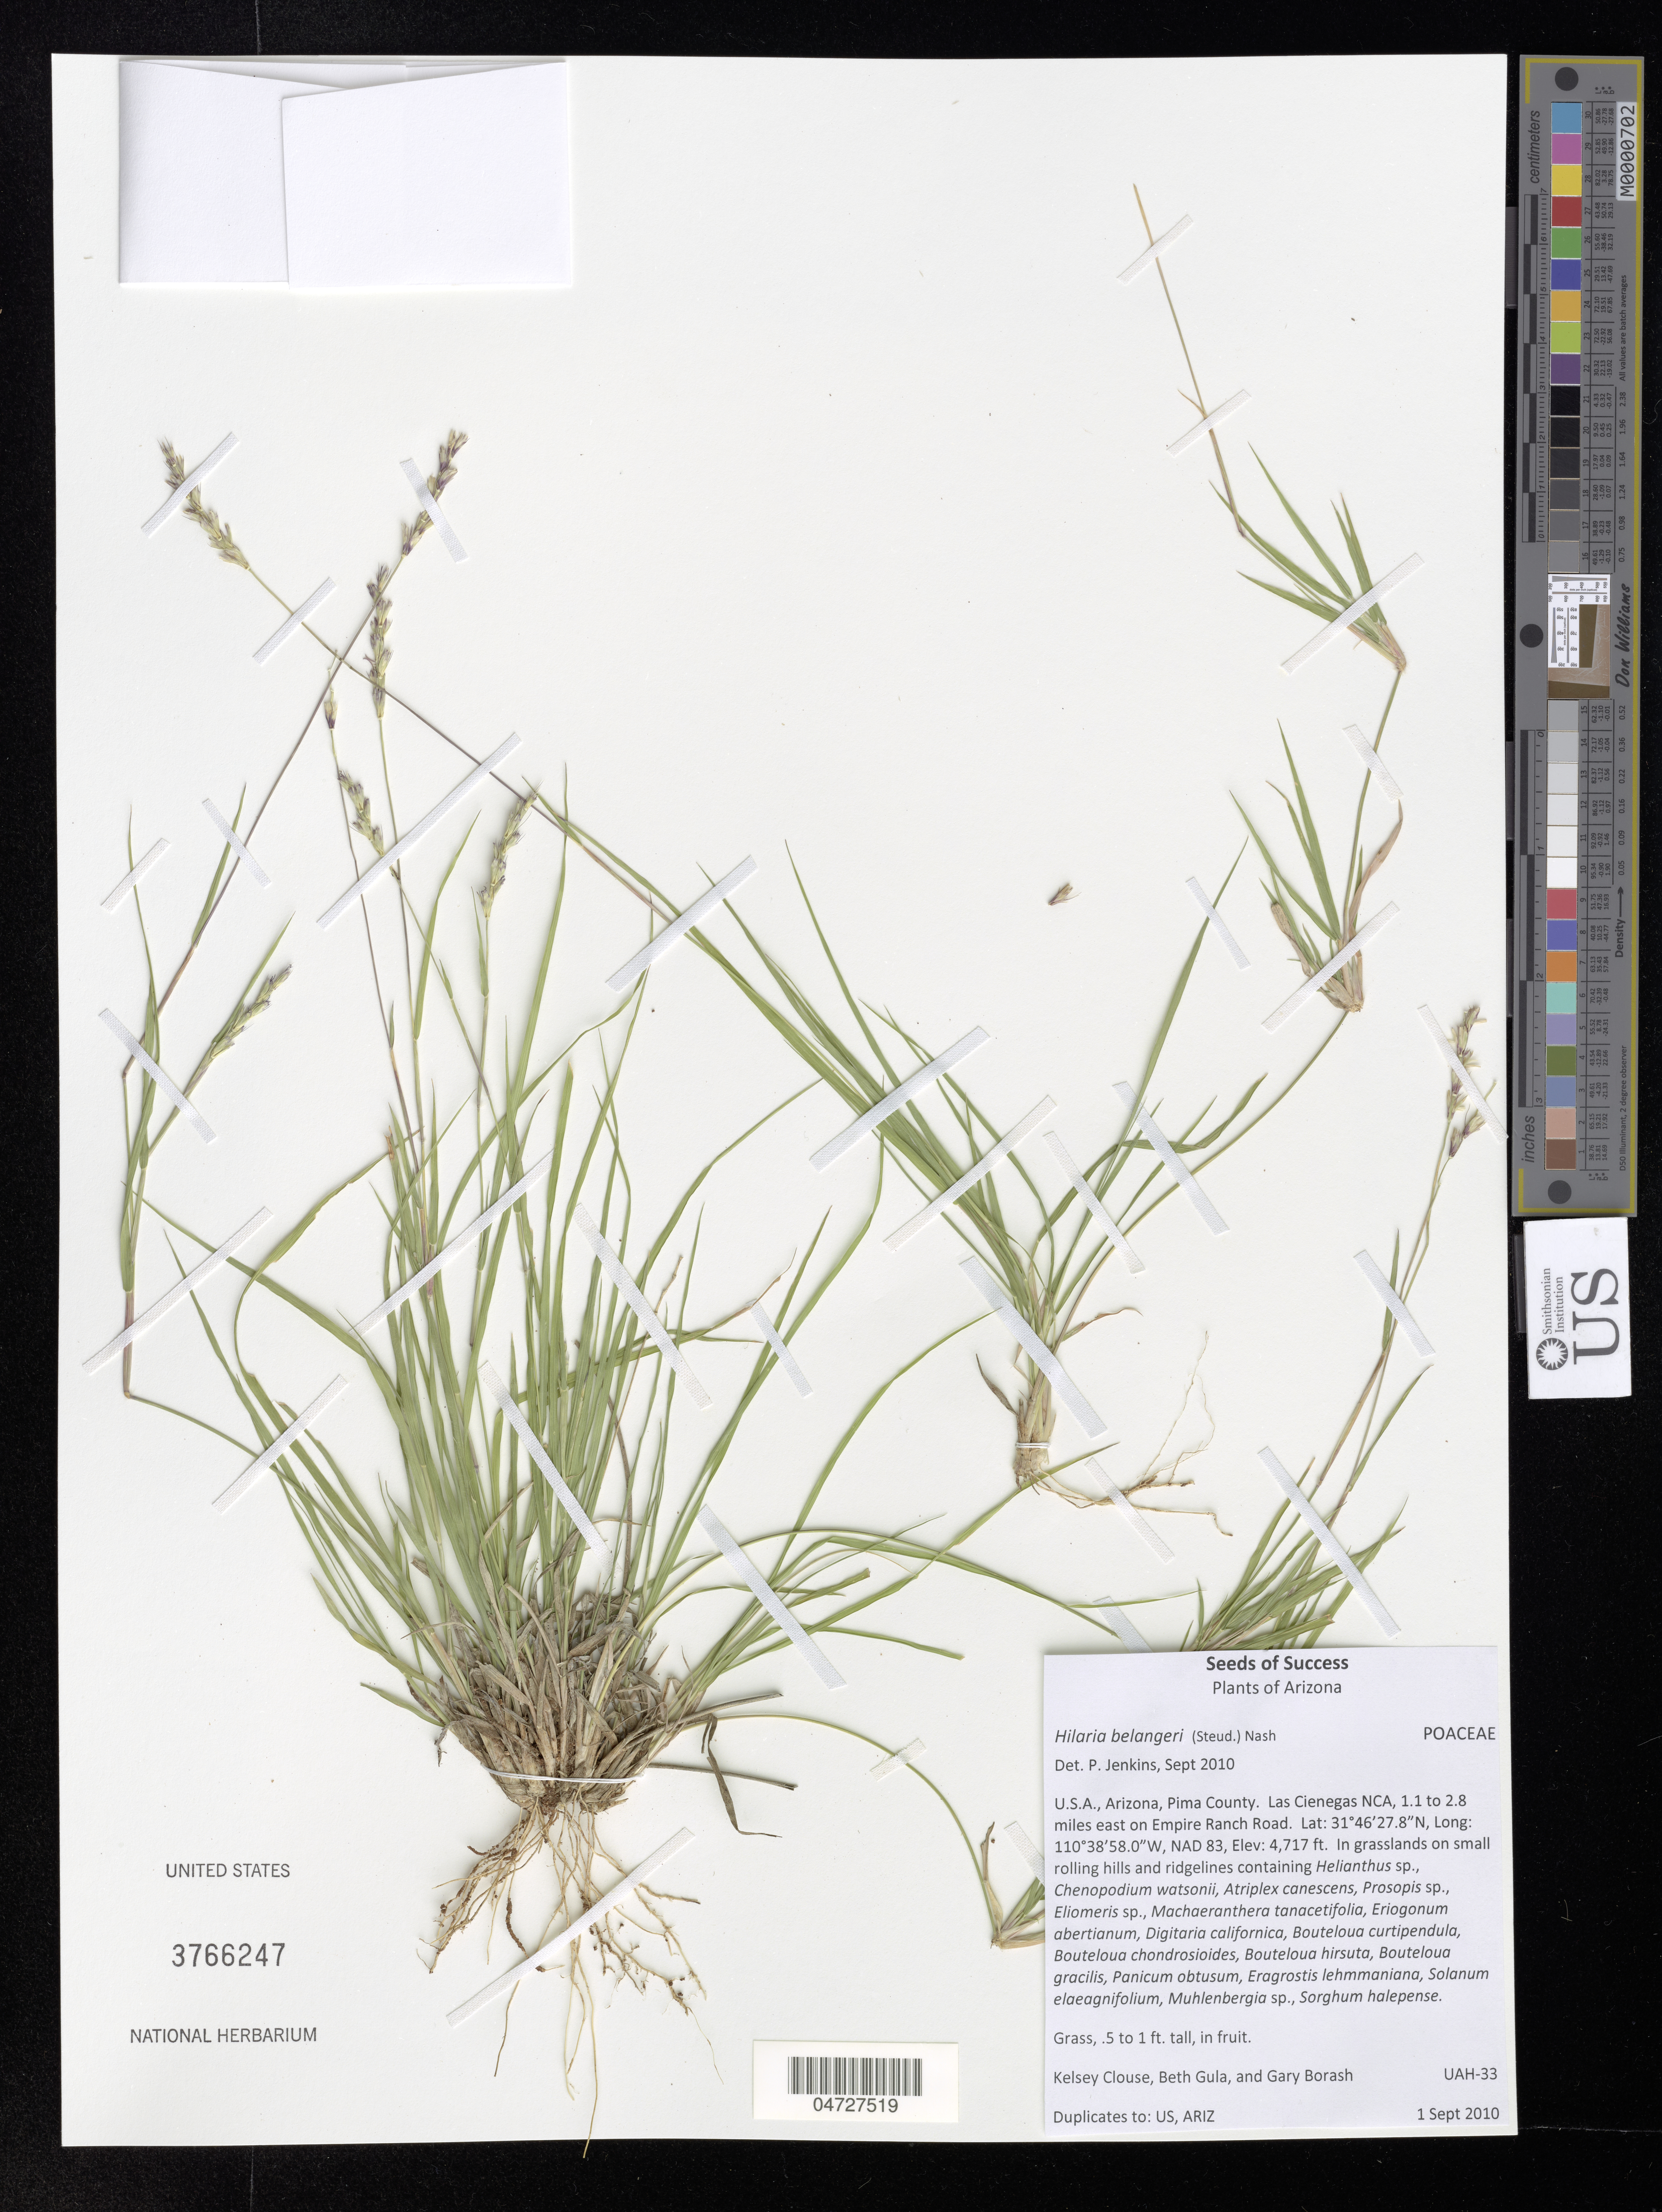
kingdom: Plantae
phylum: Tracheophyta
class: Liliopsida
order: Poales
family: Poaceae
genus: Hilaria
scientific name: Hilaria belangeri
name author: (Steud.) Nash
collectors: K. Clouse, B. Gula & G. Borash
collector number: UAH-33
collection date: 2010-09-01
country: United States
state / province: Arizona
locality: Pima County. Las Cienegas NCA, 1.1 to 2.8 miles east on Empire Ranch Road.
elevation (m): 1438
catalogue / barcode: US 3766247